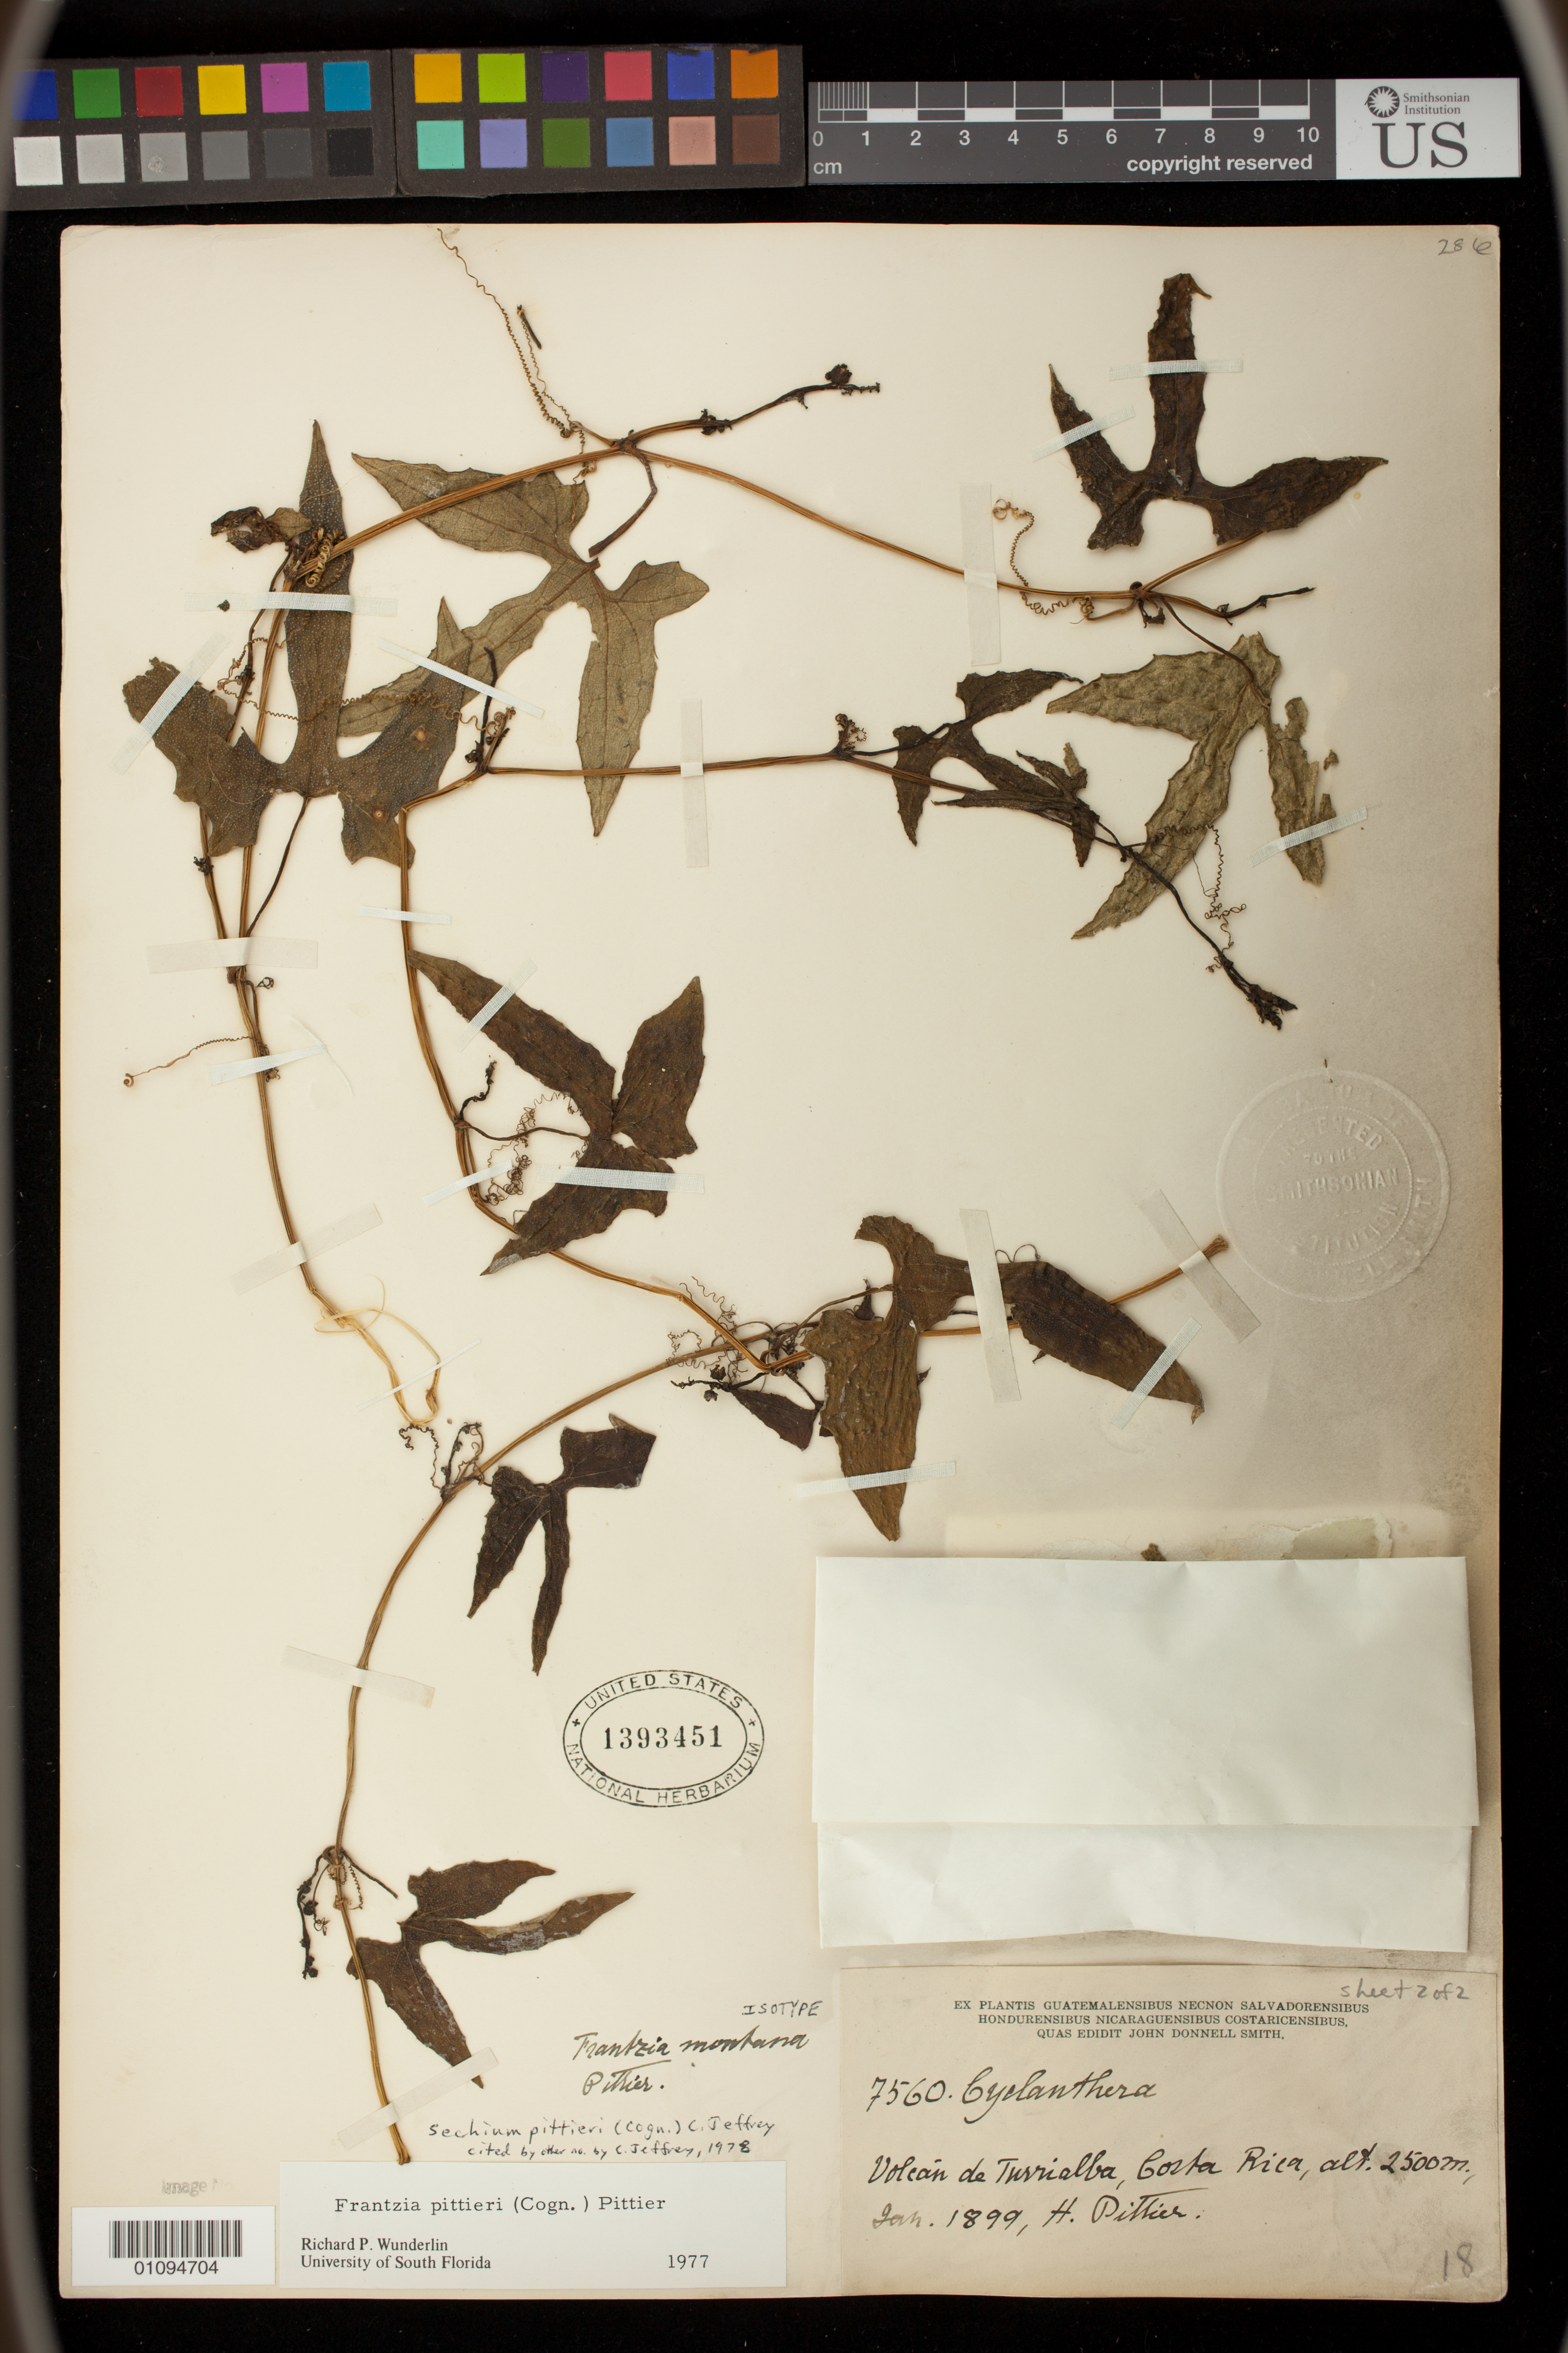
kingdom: Plantae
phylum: Tracheophyta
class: Magnoliopsida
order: Cucurbitales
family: Cucurbitaceae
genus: Frantzia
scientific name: Frantzia montana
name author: Pittier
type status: Isotype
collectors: H. F. Pittier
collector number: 13192 (J.D.S. 7560)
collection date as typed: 01 Jan 1899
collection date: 1899-01-01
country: Costa Rica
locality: Volcan de Turrialba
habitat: Autour des arbres et dans les broussailles, au Volcan de Turrialba.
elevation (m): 2500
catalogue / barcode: US 1393451